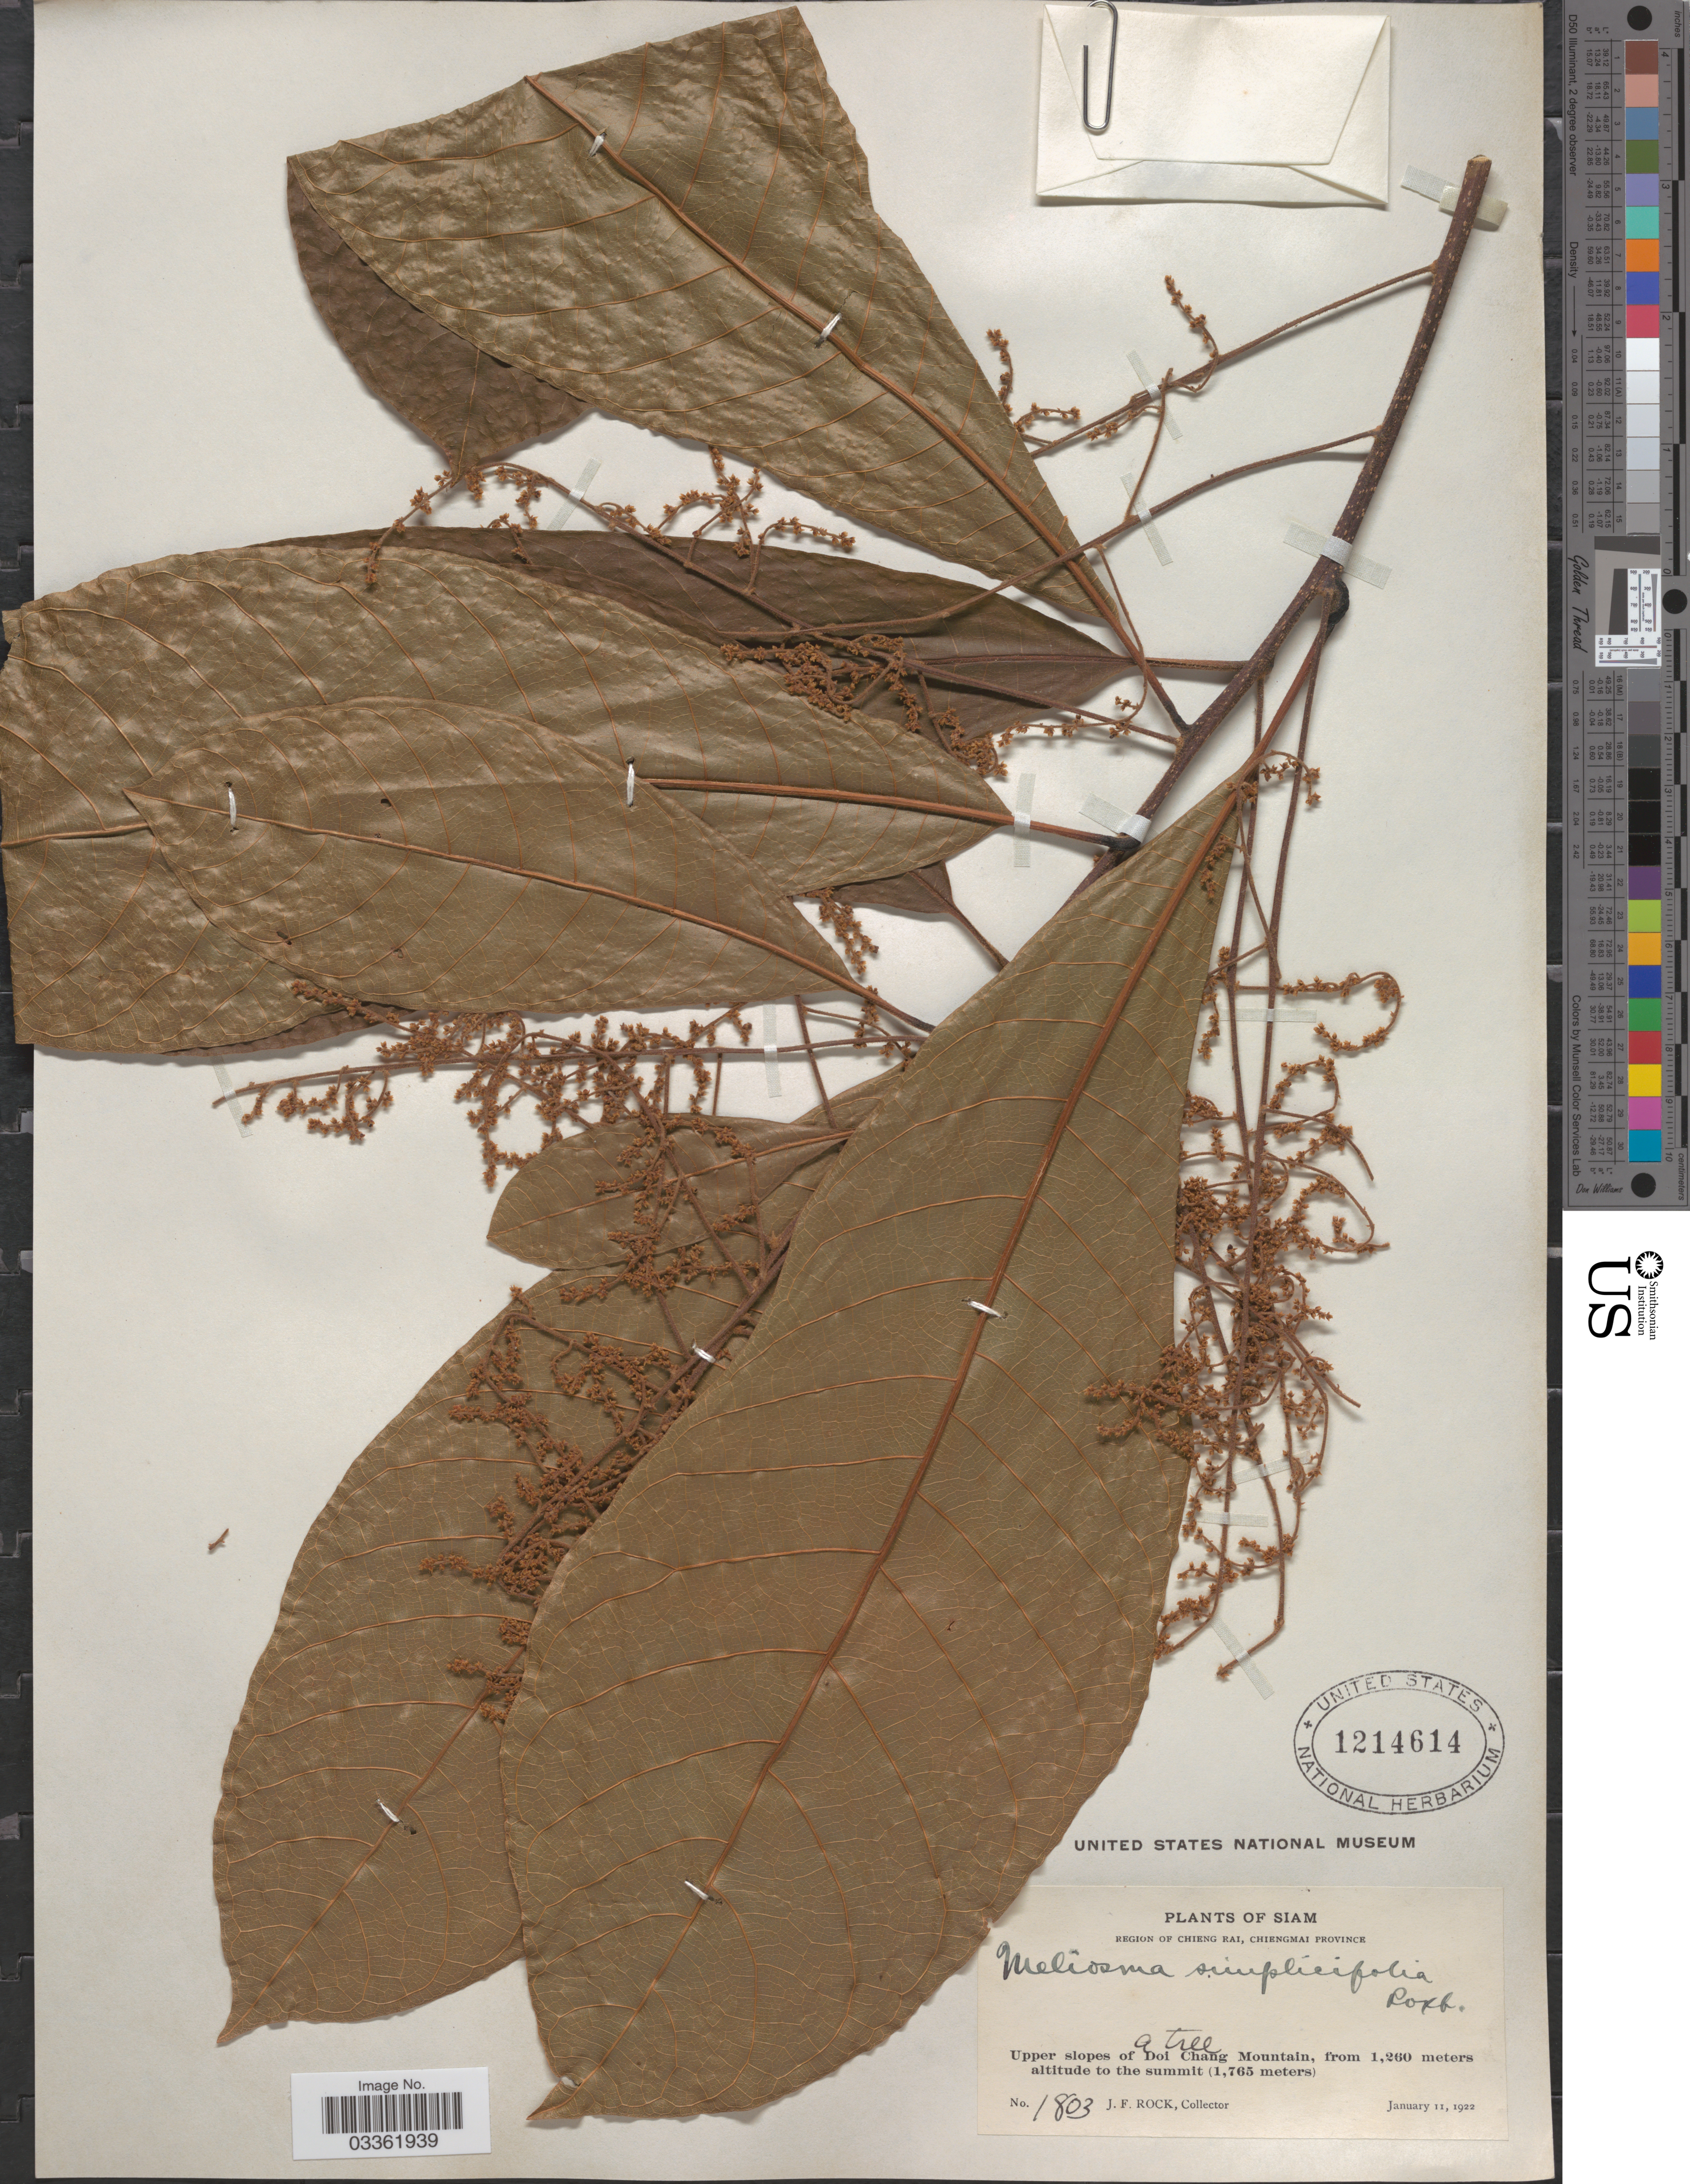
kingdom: Plantae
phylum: Tracheophyta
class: Magnoliopsida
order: Proteales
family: Sabiaceae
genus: Meliosma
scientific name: Meliosma simplicifolia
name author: (Roxb.) Walp.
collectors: J. Rock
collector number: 1803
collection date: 1922-01-11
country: Thailand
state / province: Chiang Mai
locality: Region of Chieng Rai, Chiengmai Province, Upper slopes of Doi Chang Mountain.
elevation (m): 1260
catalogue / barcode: US 1214614